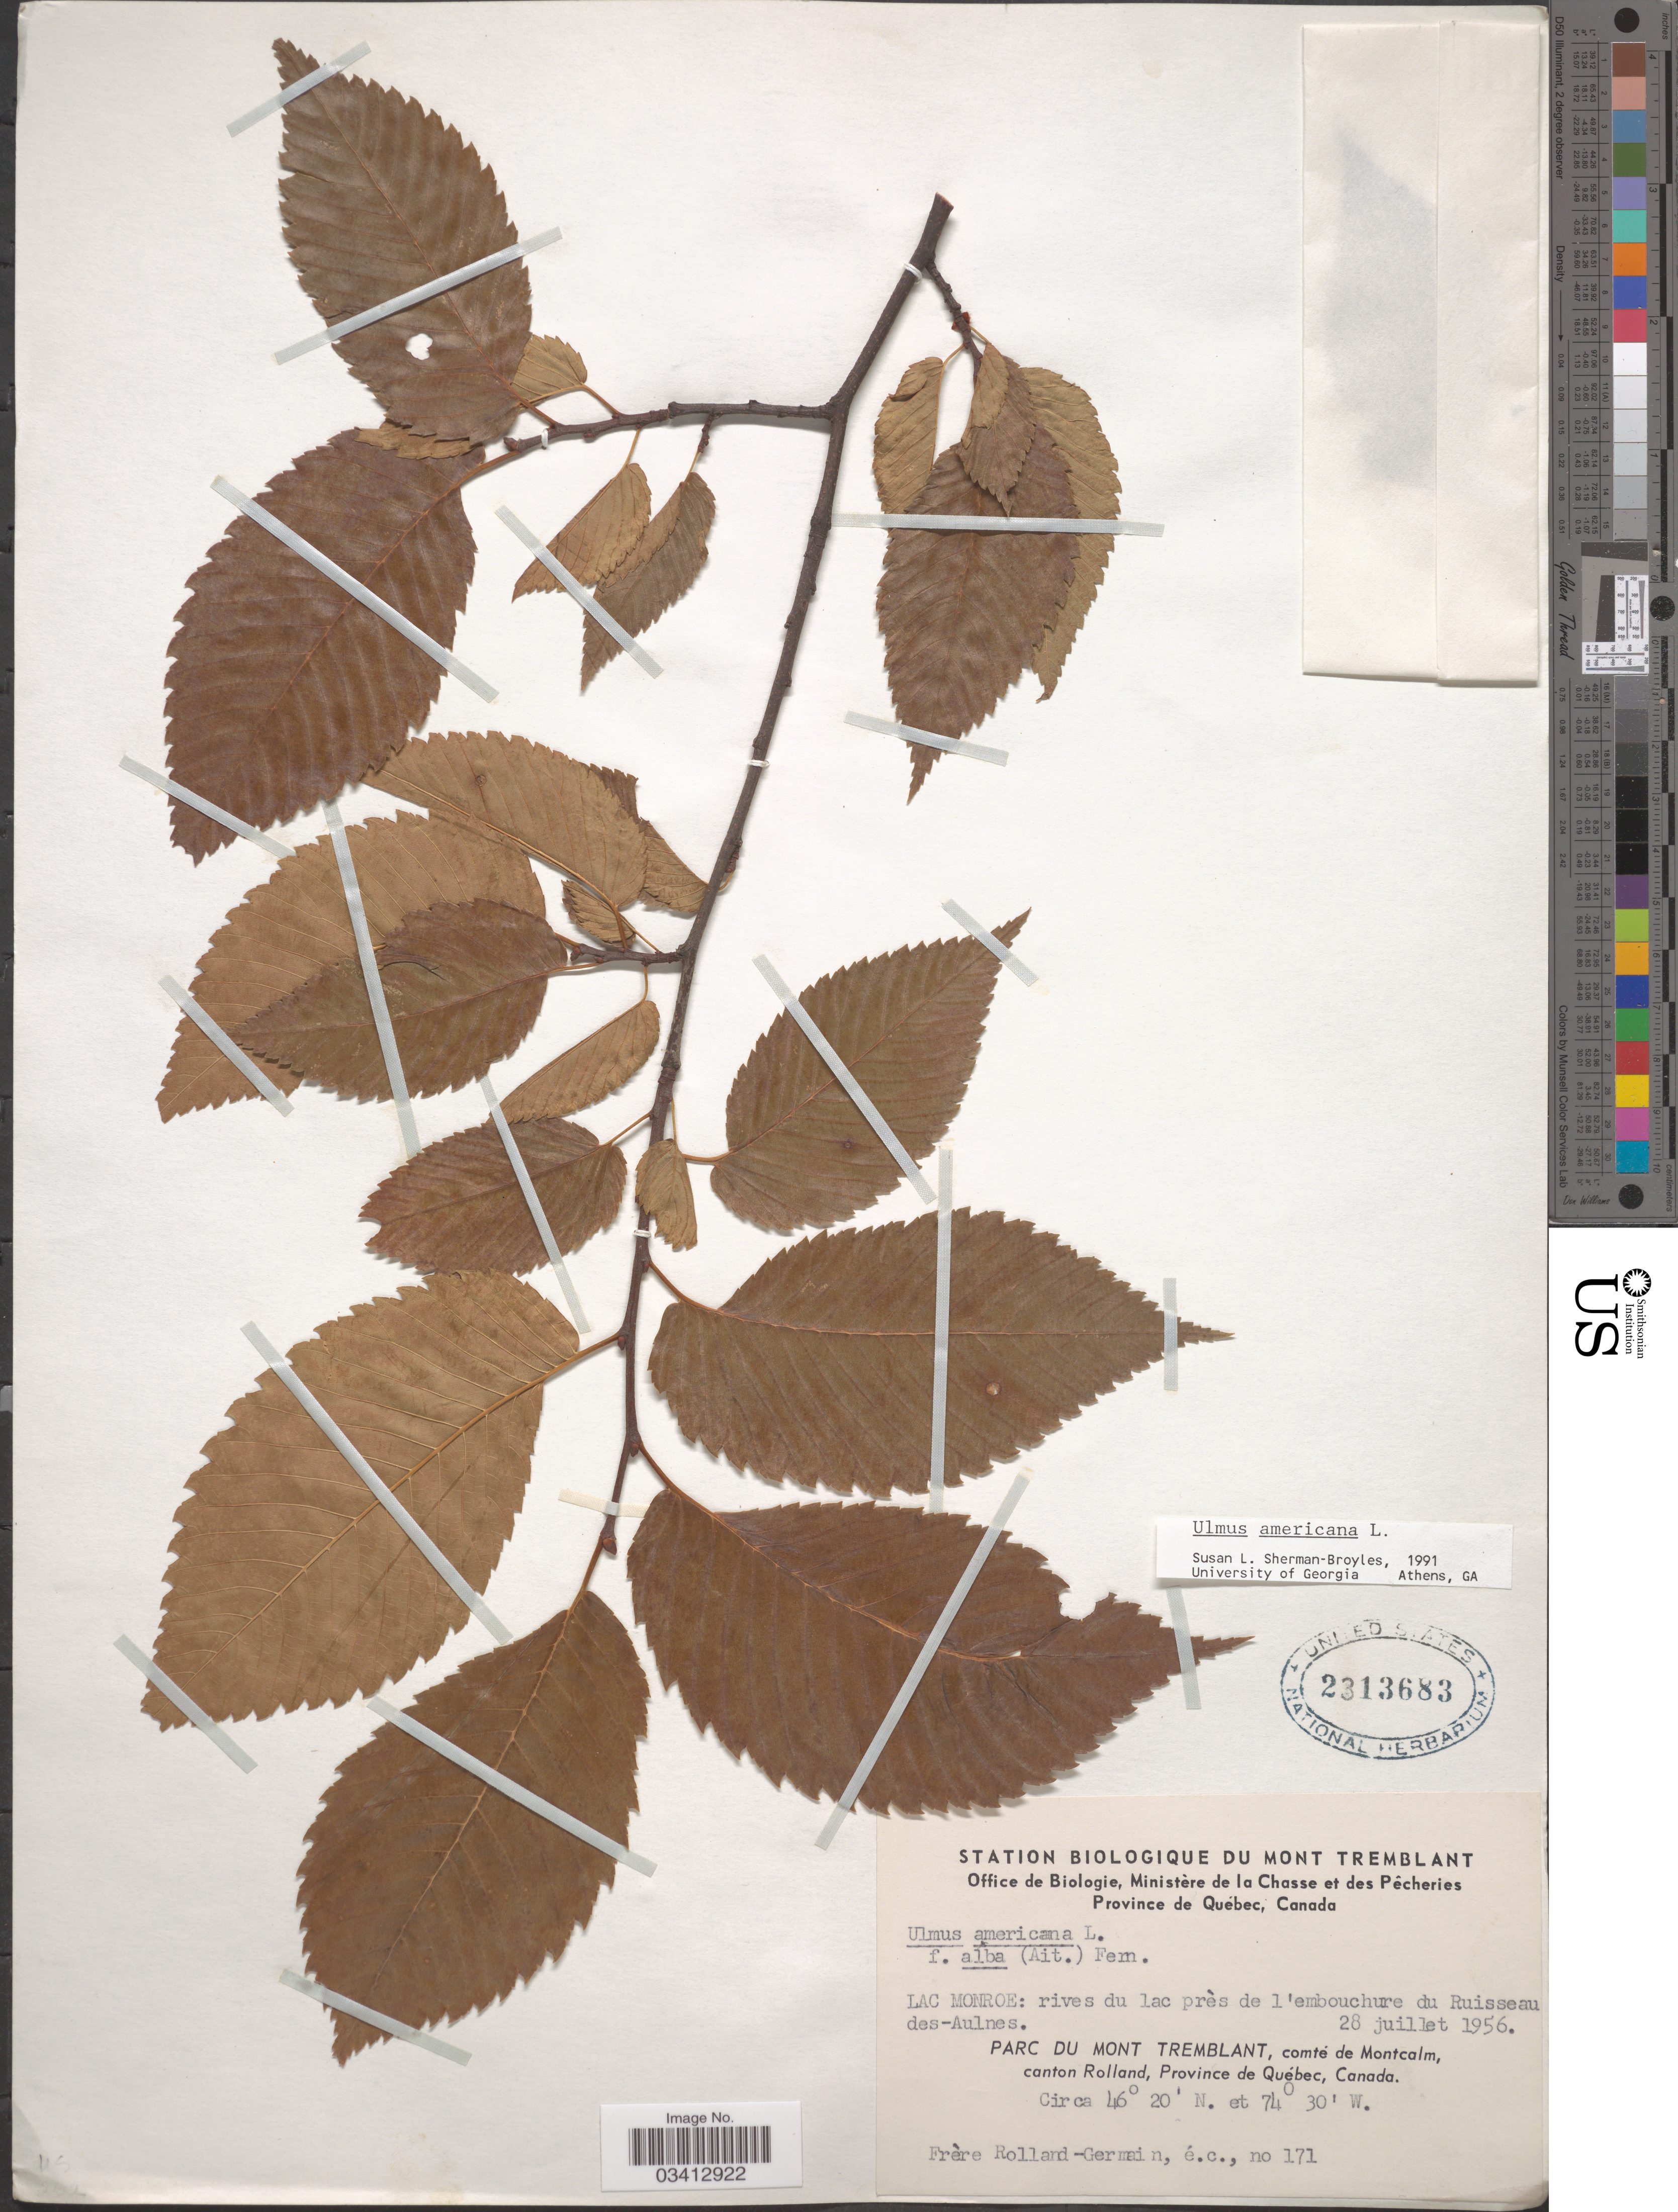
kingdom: Plantae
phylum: Tracheophyta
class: Magnoliopsida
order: Rosales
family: Ulmaceae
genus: Ulmus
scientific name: Ulmus americana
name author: L.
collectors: Rolland-Germain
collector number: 171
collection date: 1956-07-28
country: Canada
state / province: Quebec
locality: Lac Monroe: rives du lac près de l'embouchure du Ruisseau des-Aulnes. Parc du Mont Tremblant, comté de Montcalm, canton Rolland.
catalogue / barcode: US 2313683